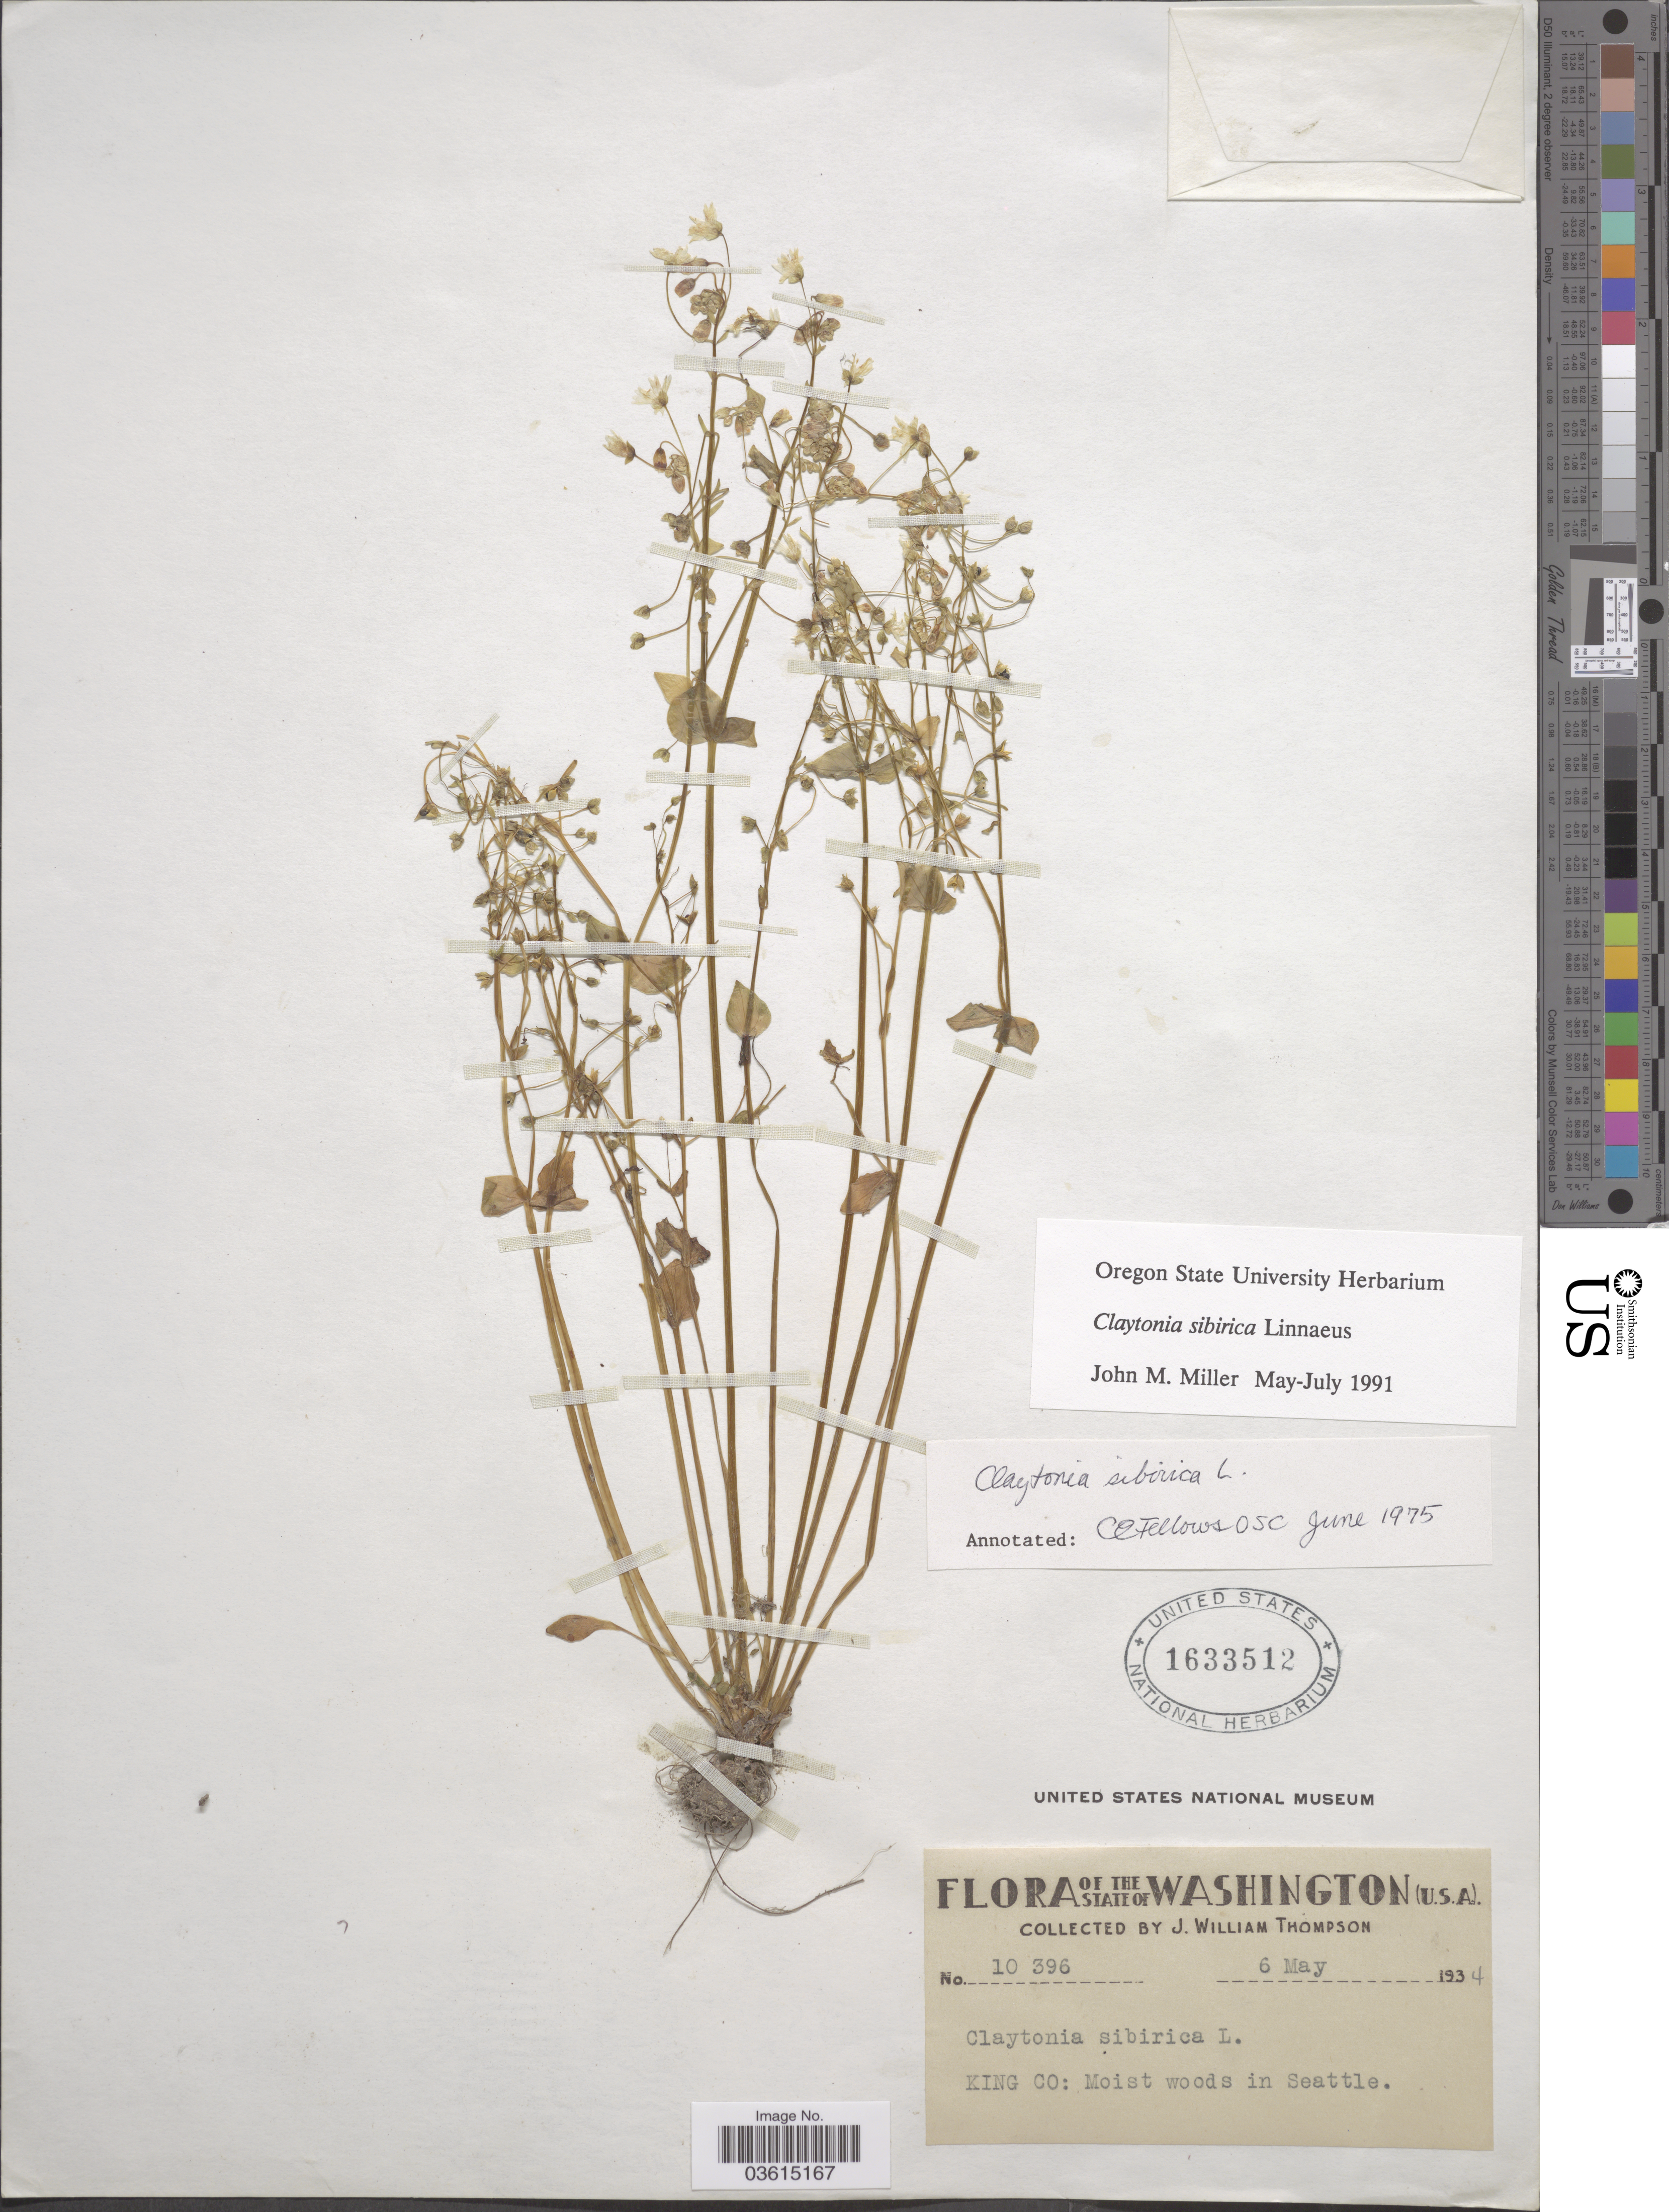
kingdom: Plantae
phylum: Tracheophyta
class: Magnoliopsida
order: Caryophyllales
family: Montiaceae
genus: Claytonia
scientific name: Claytonia sibirica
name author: L.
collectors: J. W. Thompson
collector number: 10396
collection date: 1934-05-06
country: United States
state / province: Washington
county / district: King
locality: King Co: Moist woods in Seattle.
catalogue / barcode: US 1633512